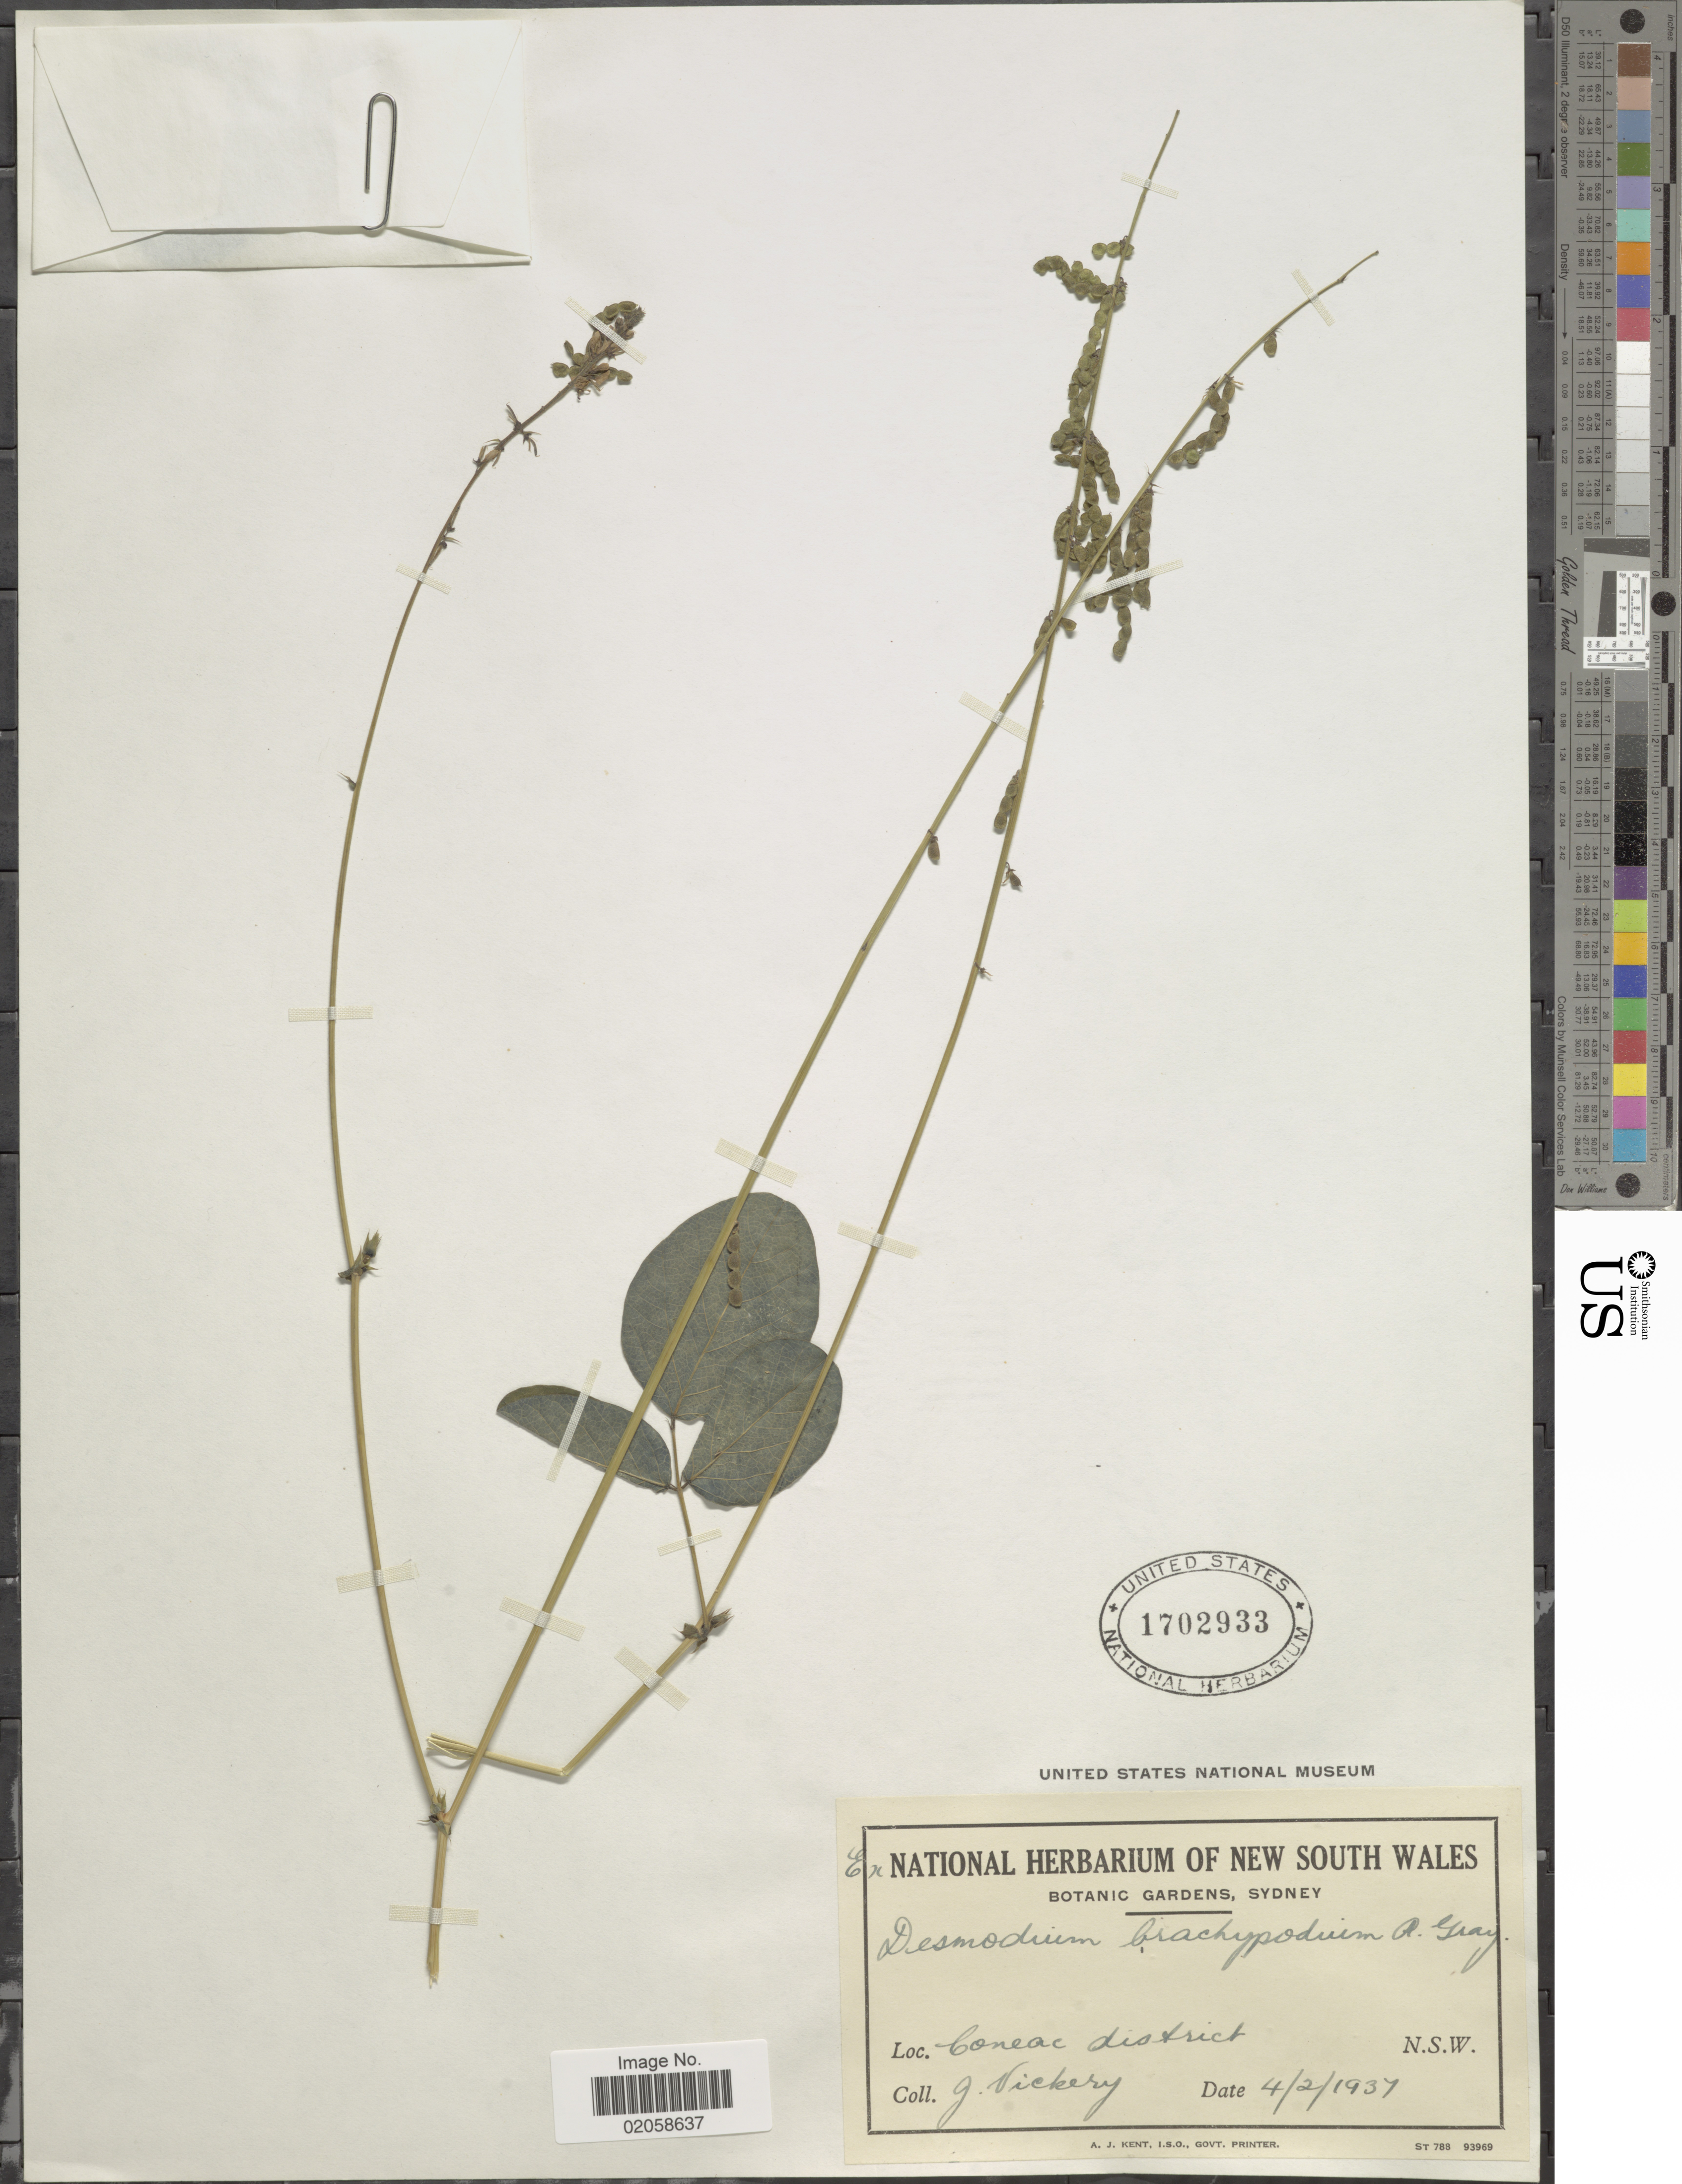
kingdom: Plantae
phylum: Tracheophyta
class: Magnoliopsida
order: Fabales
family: Fabaceae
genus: Oxytes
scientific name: Oxytes brachypoda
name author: (A. Gray) H. Ohashi & K. Ohashi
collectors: J. Vickery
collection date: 1937-02-04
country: Australia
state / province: New South Wales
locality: Coneac district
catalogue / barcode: US 1702933